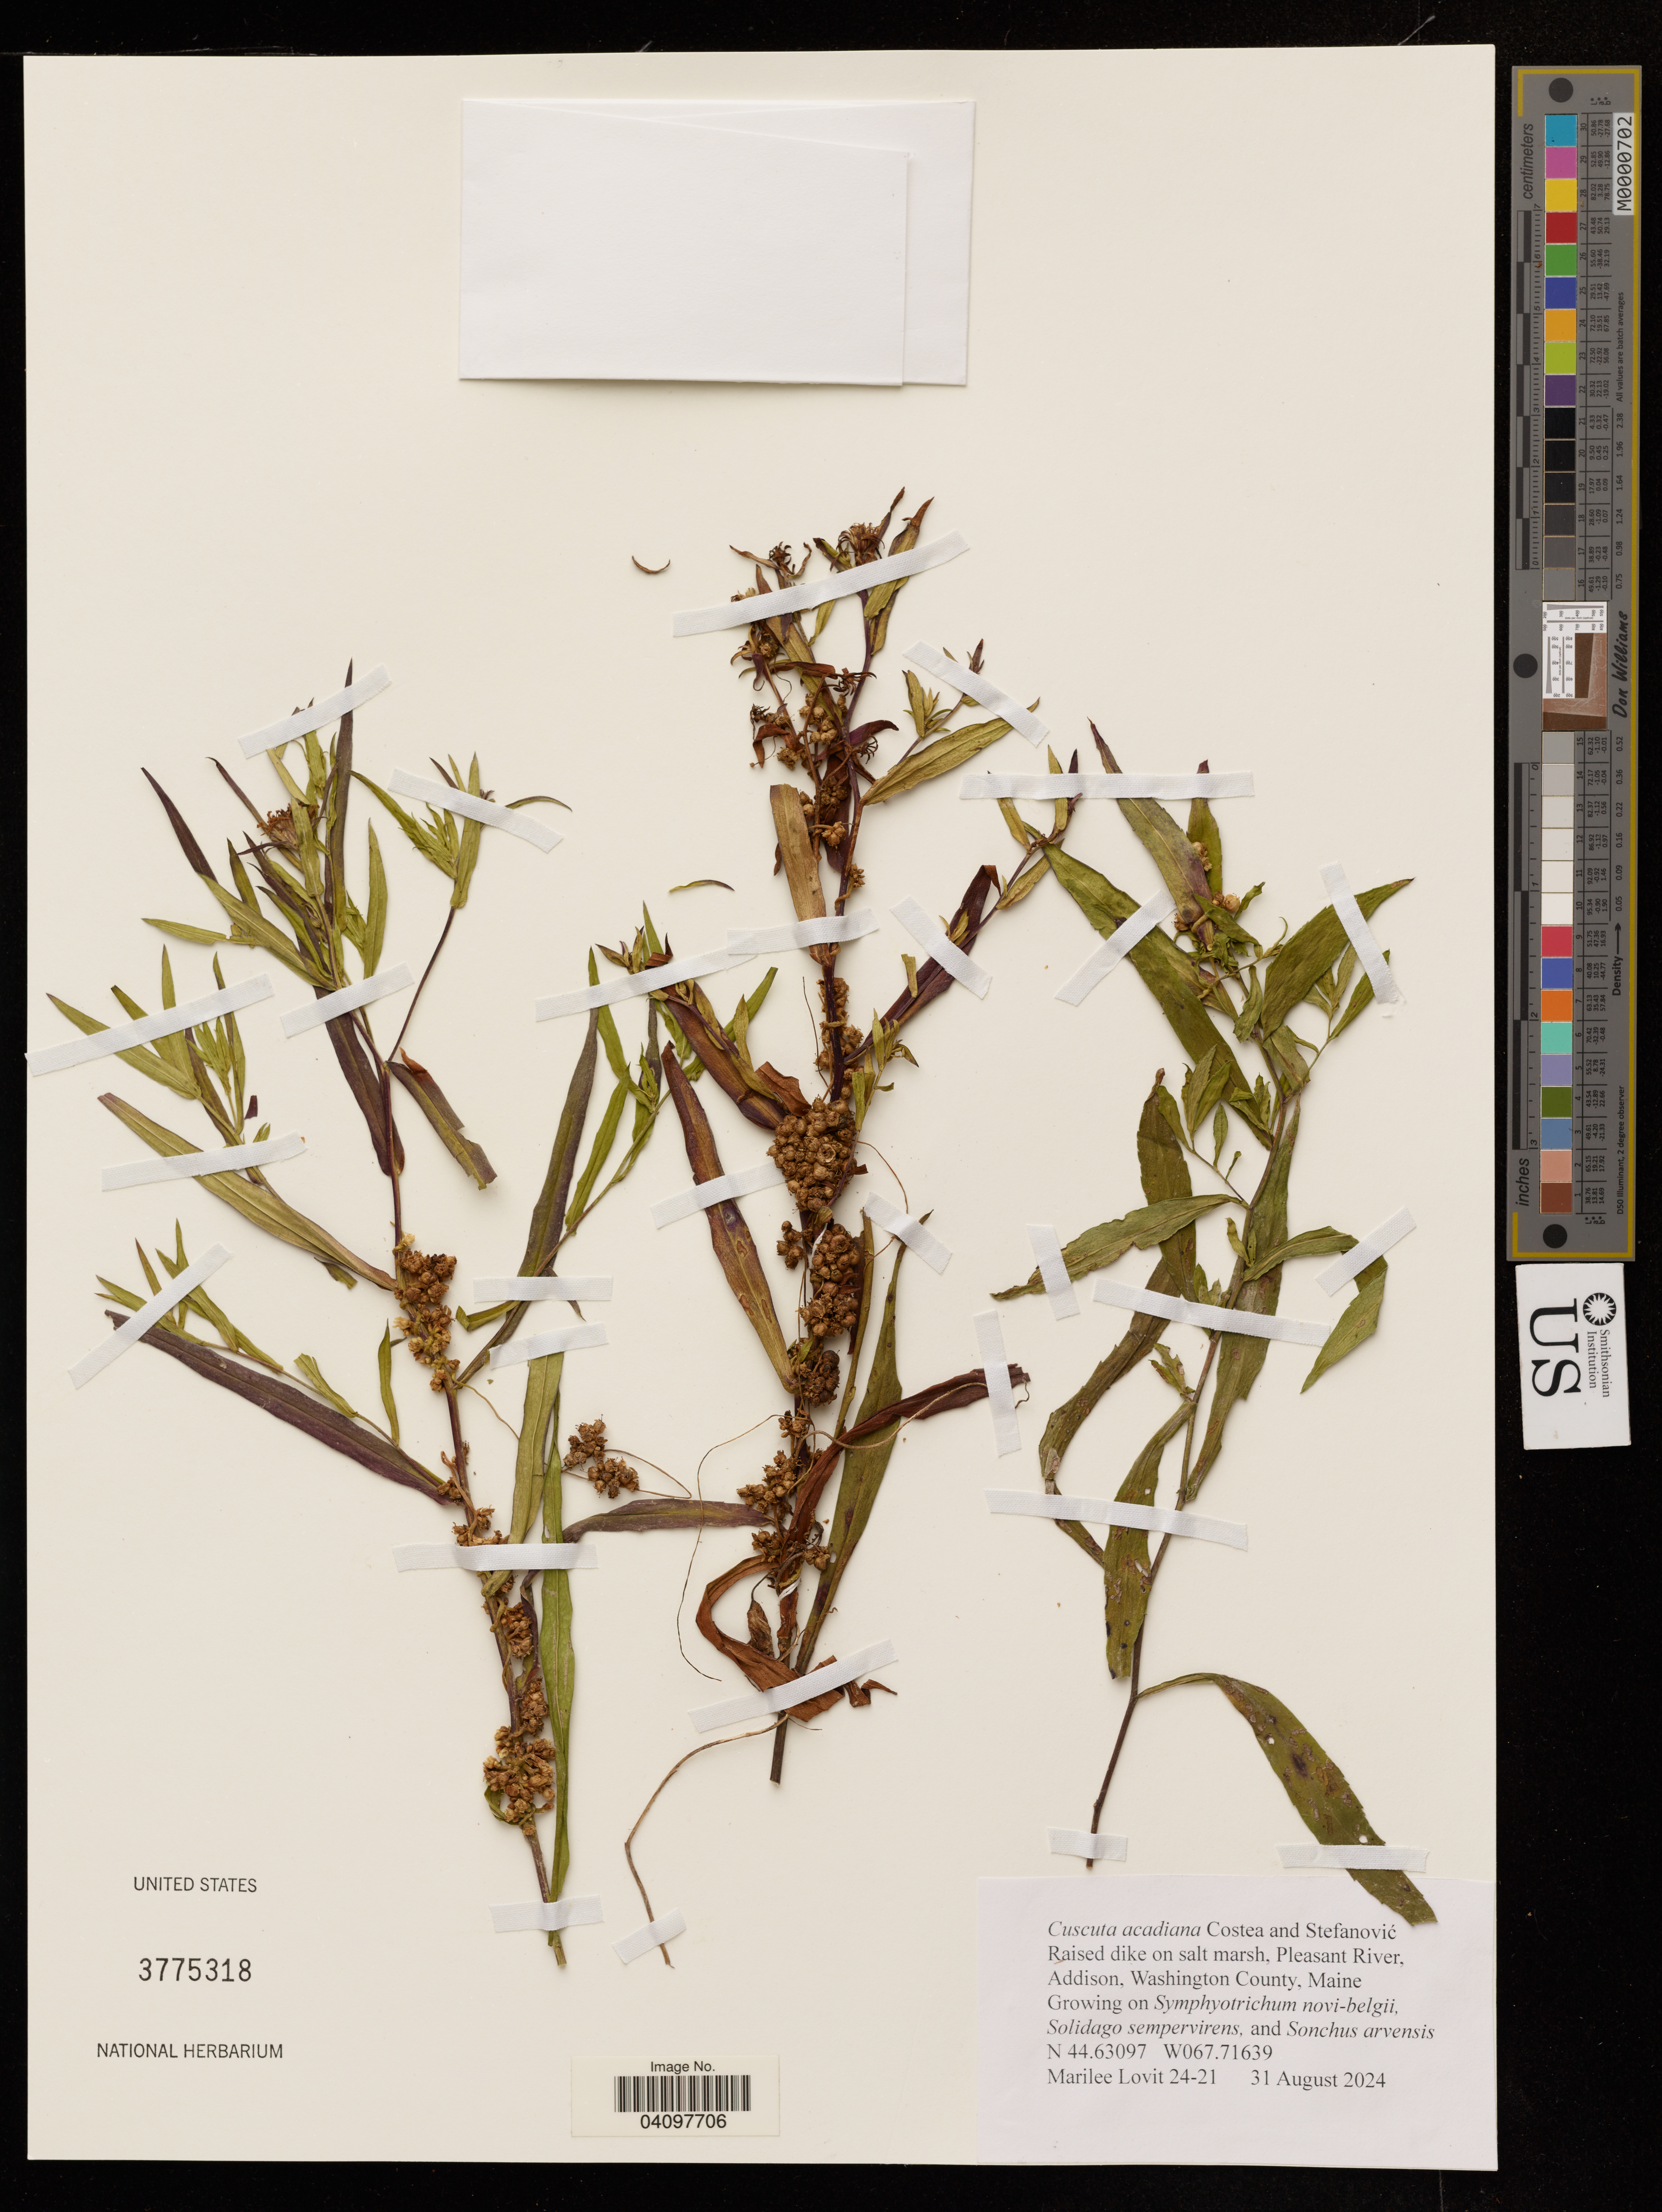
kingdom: Plantae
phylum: Tracheophyta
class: Magnoliopsida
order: Solanales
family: Convolvulaceae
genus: Cuscuta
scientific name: Cuscuta acadiana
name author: Costea & Stefanović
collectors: M. Lovit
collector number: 24-21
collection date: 2024-08-31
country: United States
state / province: Maine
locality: Raised dike on salt marsh, Pleasant River, Addison, Washington County.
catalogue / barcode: US 3775318